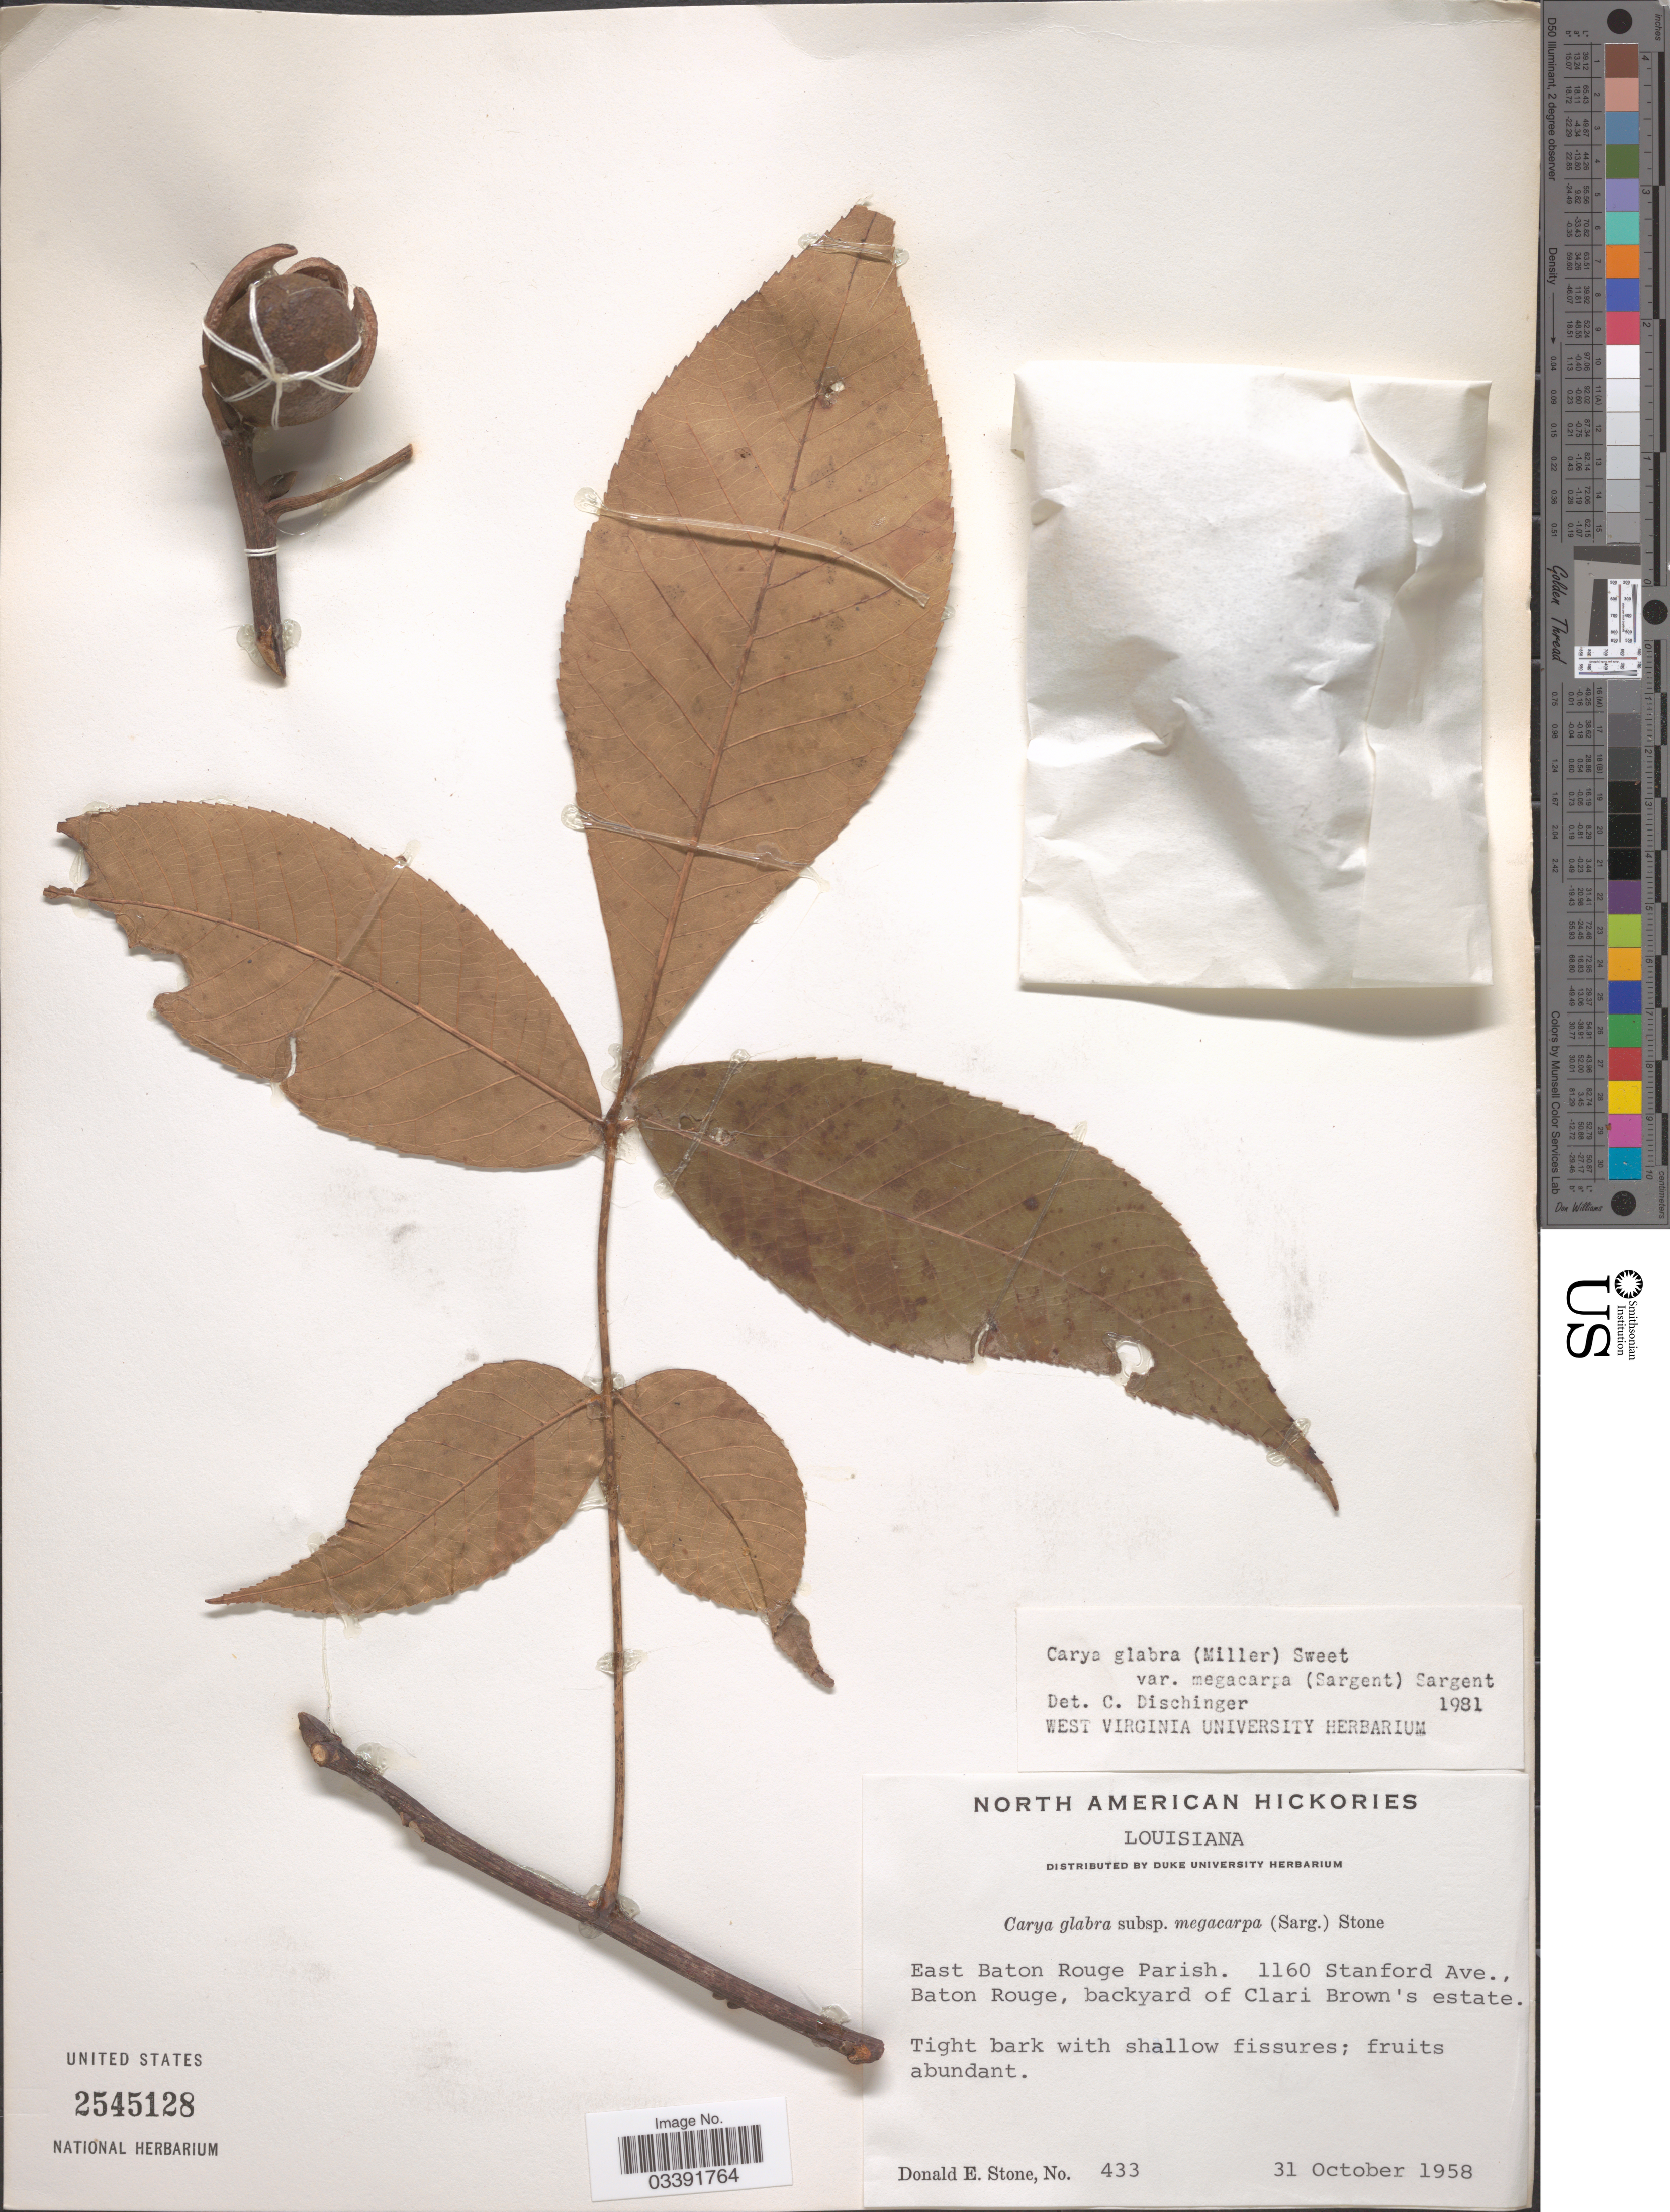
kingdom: Plantae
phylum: Tracheophyta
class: Magnoliopsida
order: Fagales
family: Juglandaceae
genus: Carya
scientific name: Carya glabra var. megacarpa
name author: (Sarg.) Sarg.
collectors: D. Stone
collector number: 433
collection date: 1958-10-31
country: United States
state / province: Louisiana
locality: East Baton Rouge Parish. 1160 Stanford Ave., Baton Rouge, backyard of Clari Brown's estate.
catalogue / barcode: US 2545128